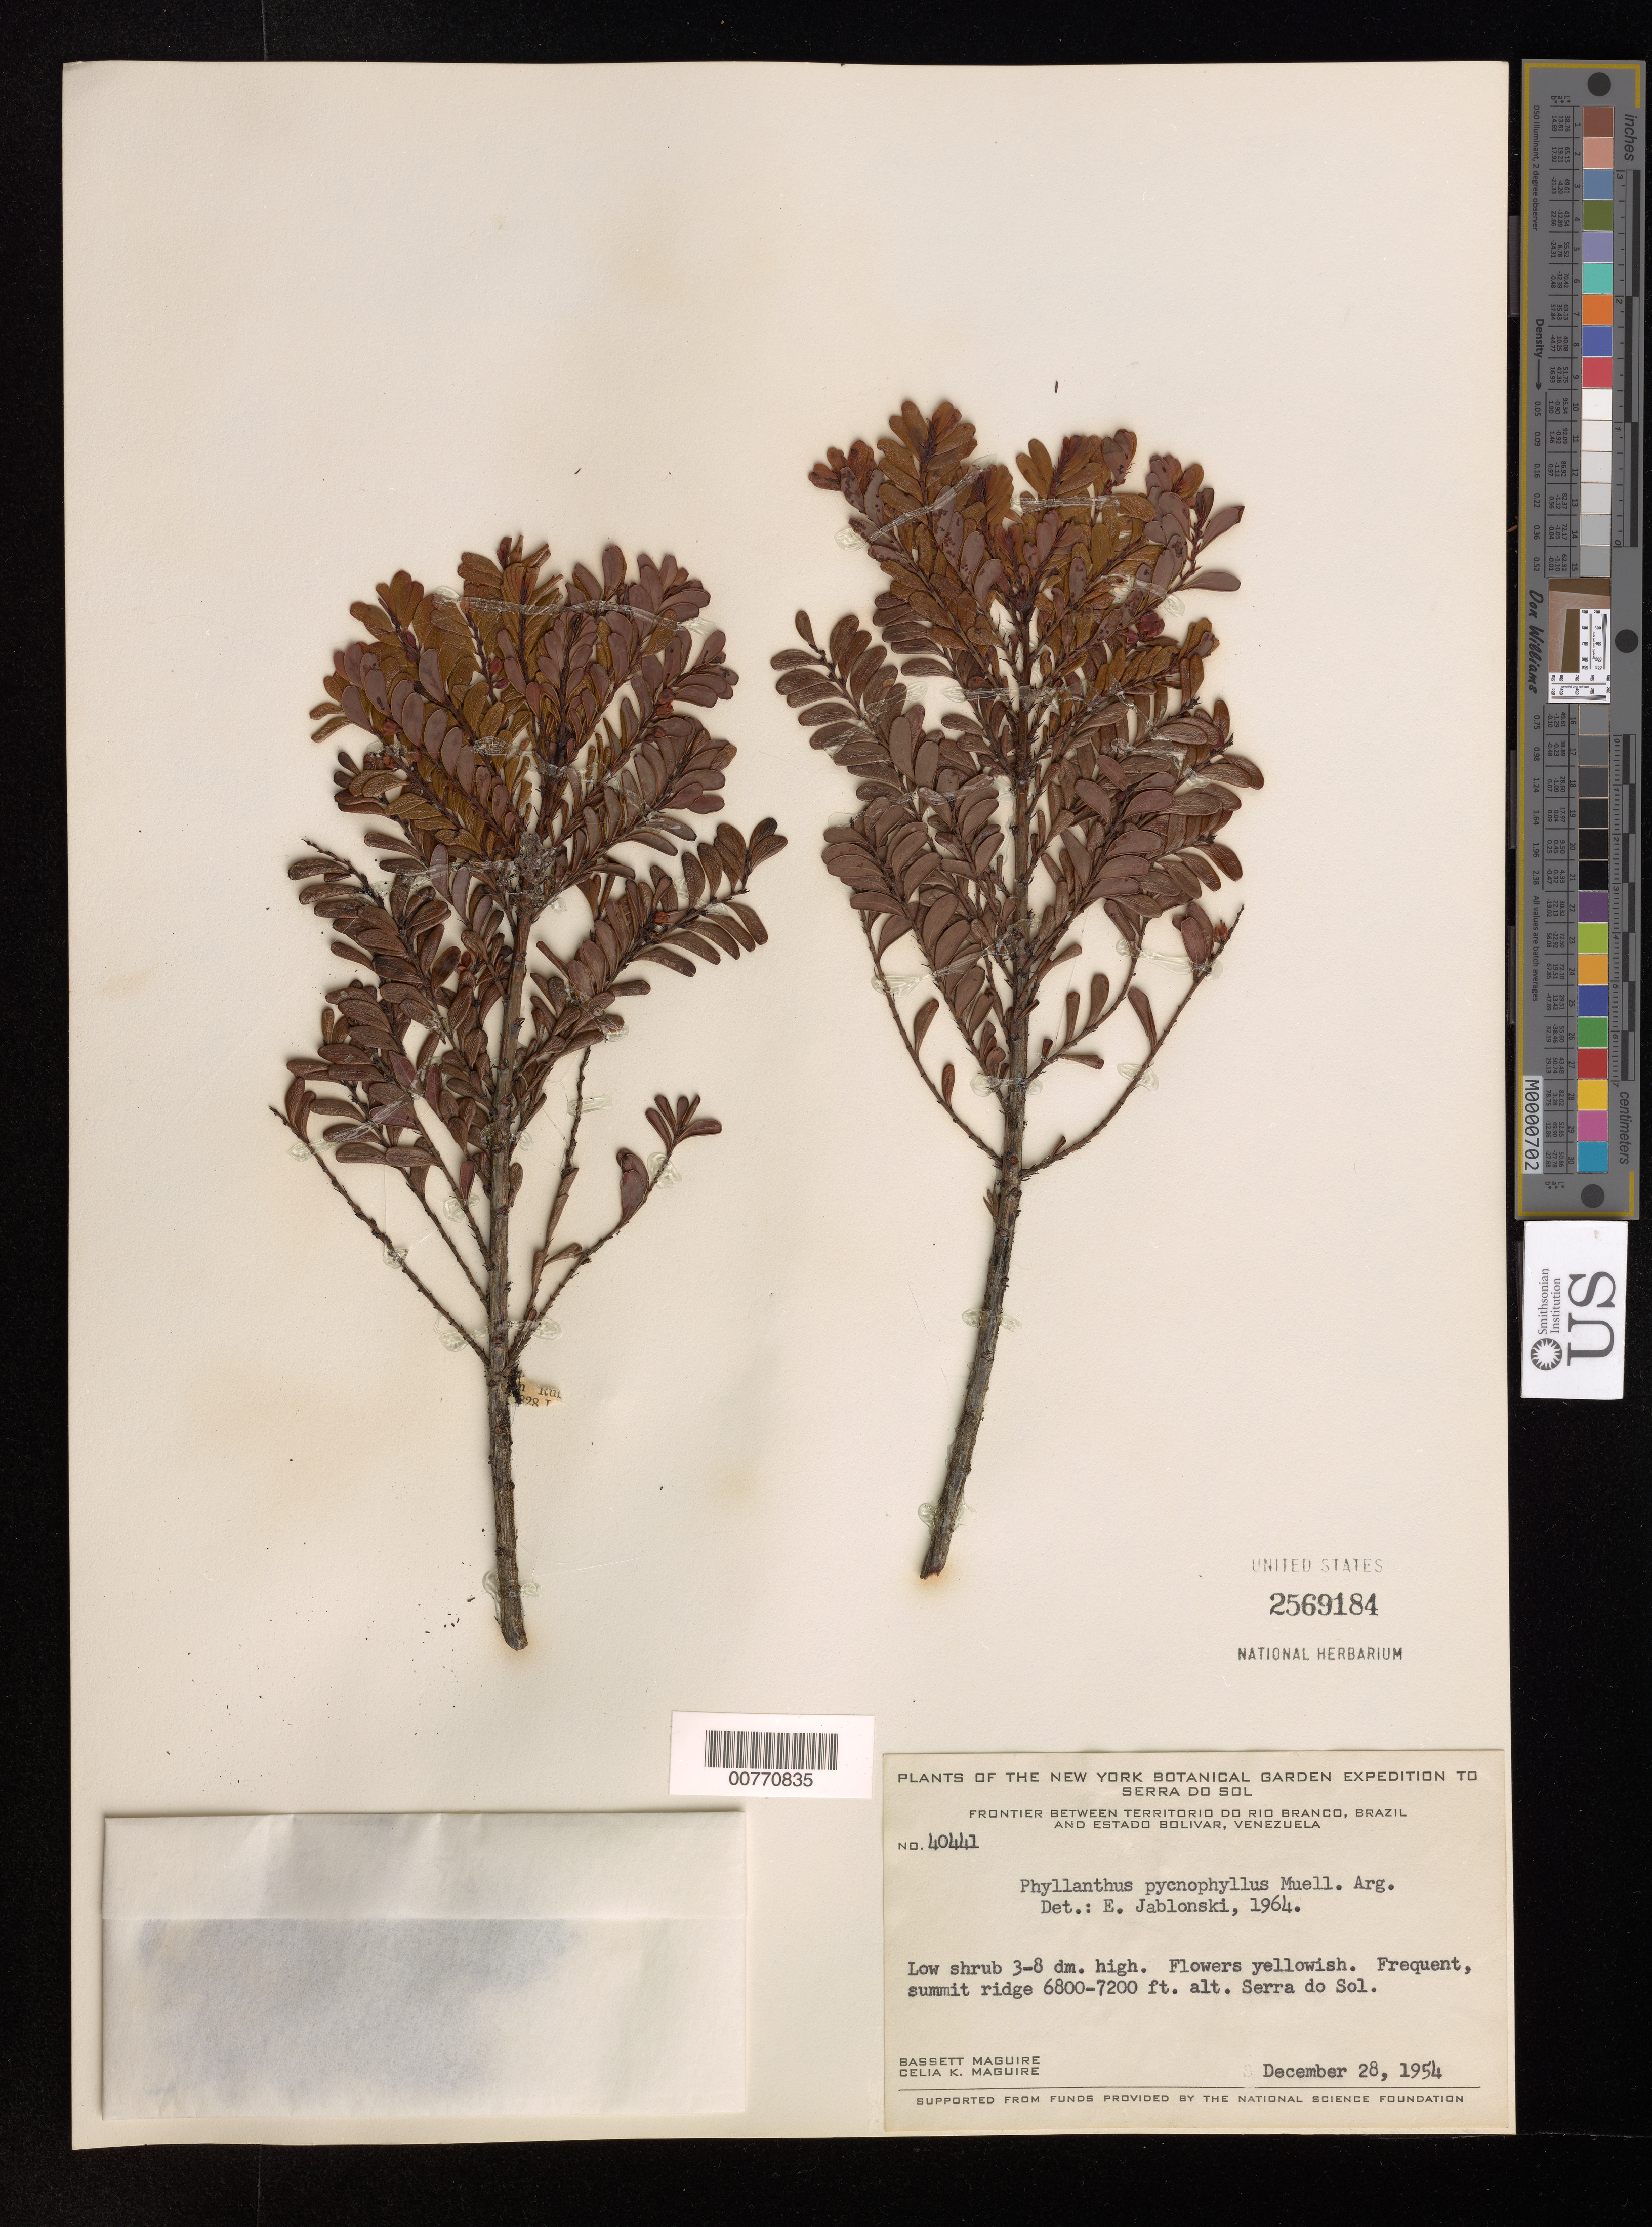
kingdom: Plantae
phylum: Tracheophyta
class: Magnoliopsida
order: Malpighiales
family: Phyllanthaceae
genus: Phyllanthus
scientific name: Phyllanthus pycnophyllus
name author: Müll. Arg.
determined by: Jablonski, E. F.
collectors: B. Maguire & C. K. Maguire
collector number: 40441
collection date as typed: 28-Dec-54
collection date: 1954-12-28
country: Venezuela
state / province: Bolívar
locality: Serra do Sol, frontier betw. TerRiver do Río Branco, Brazil & Bolívar, Venezuela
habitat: Summit ridge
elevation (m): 2073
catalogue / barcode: US 2569184